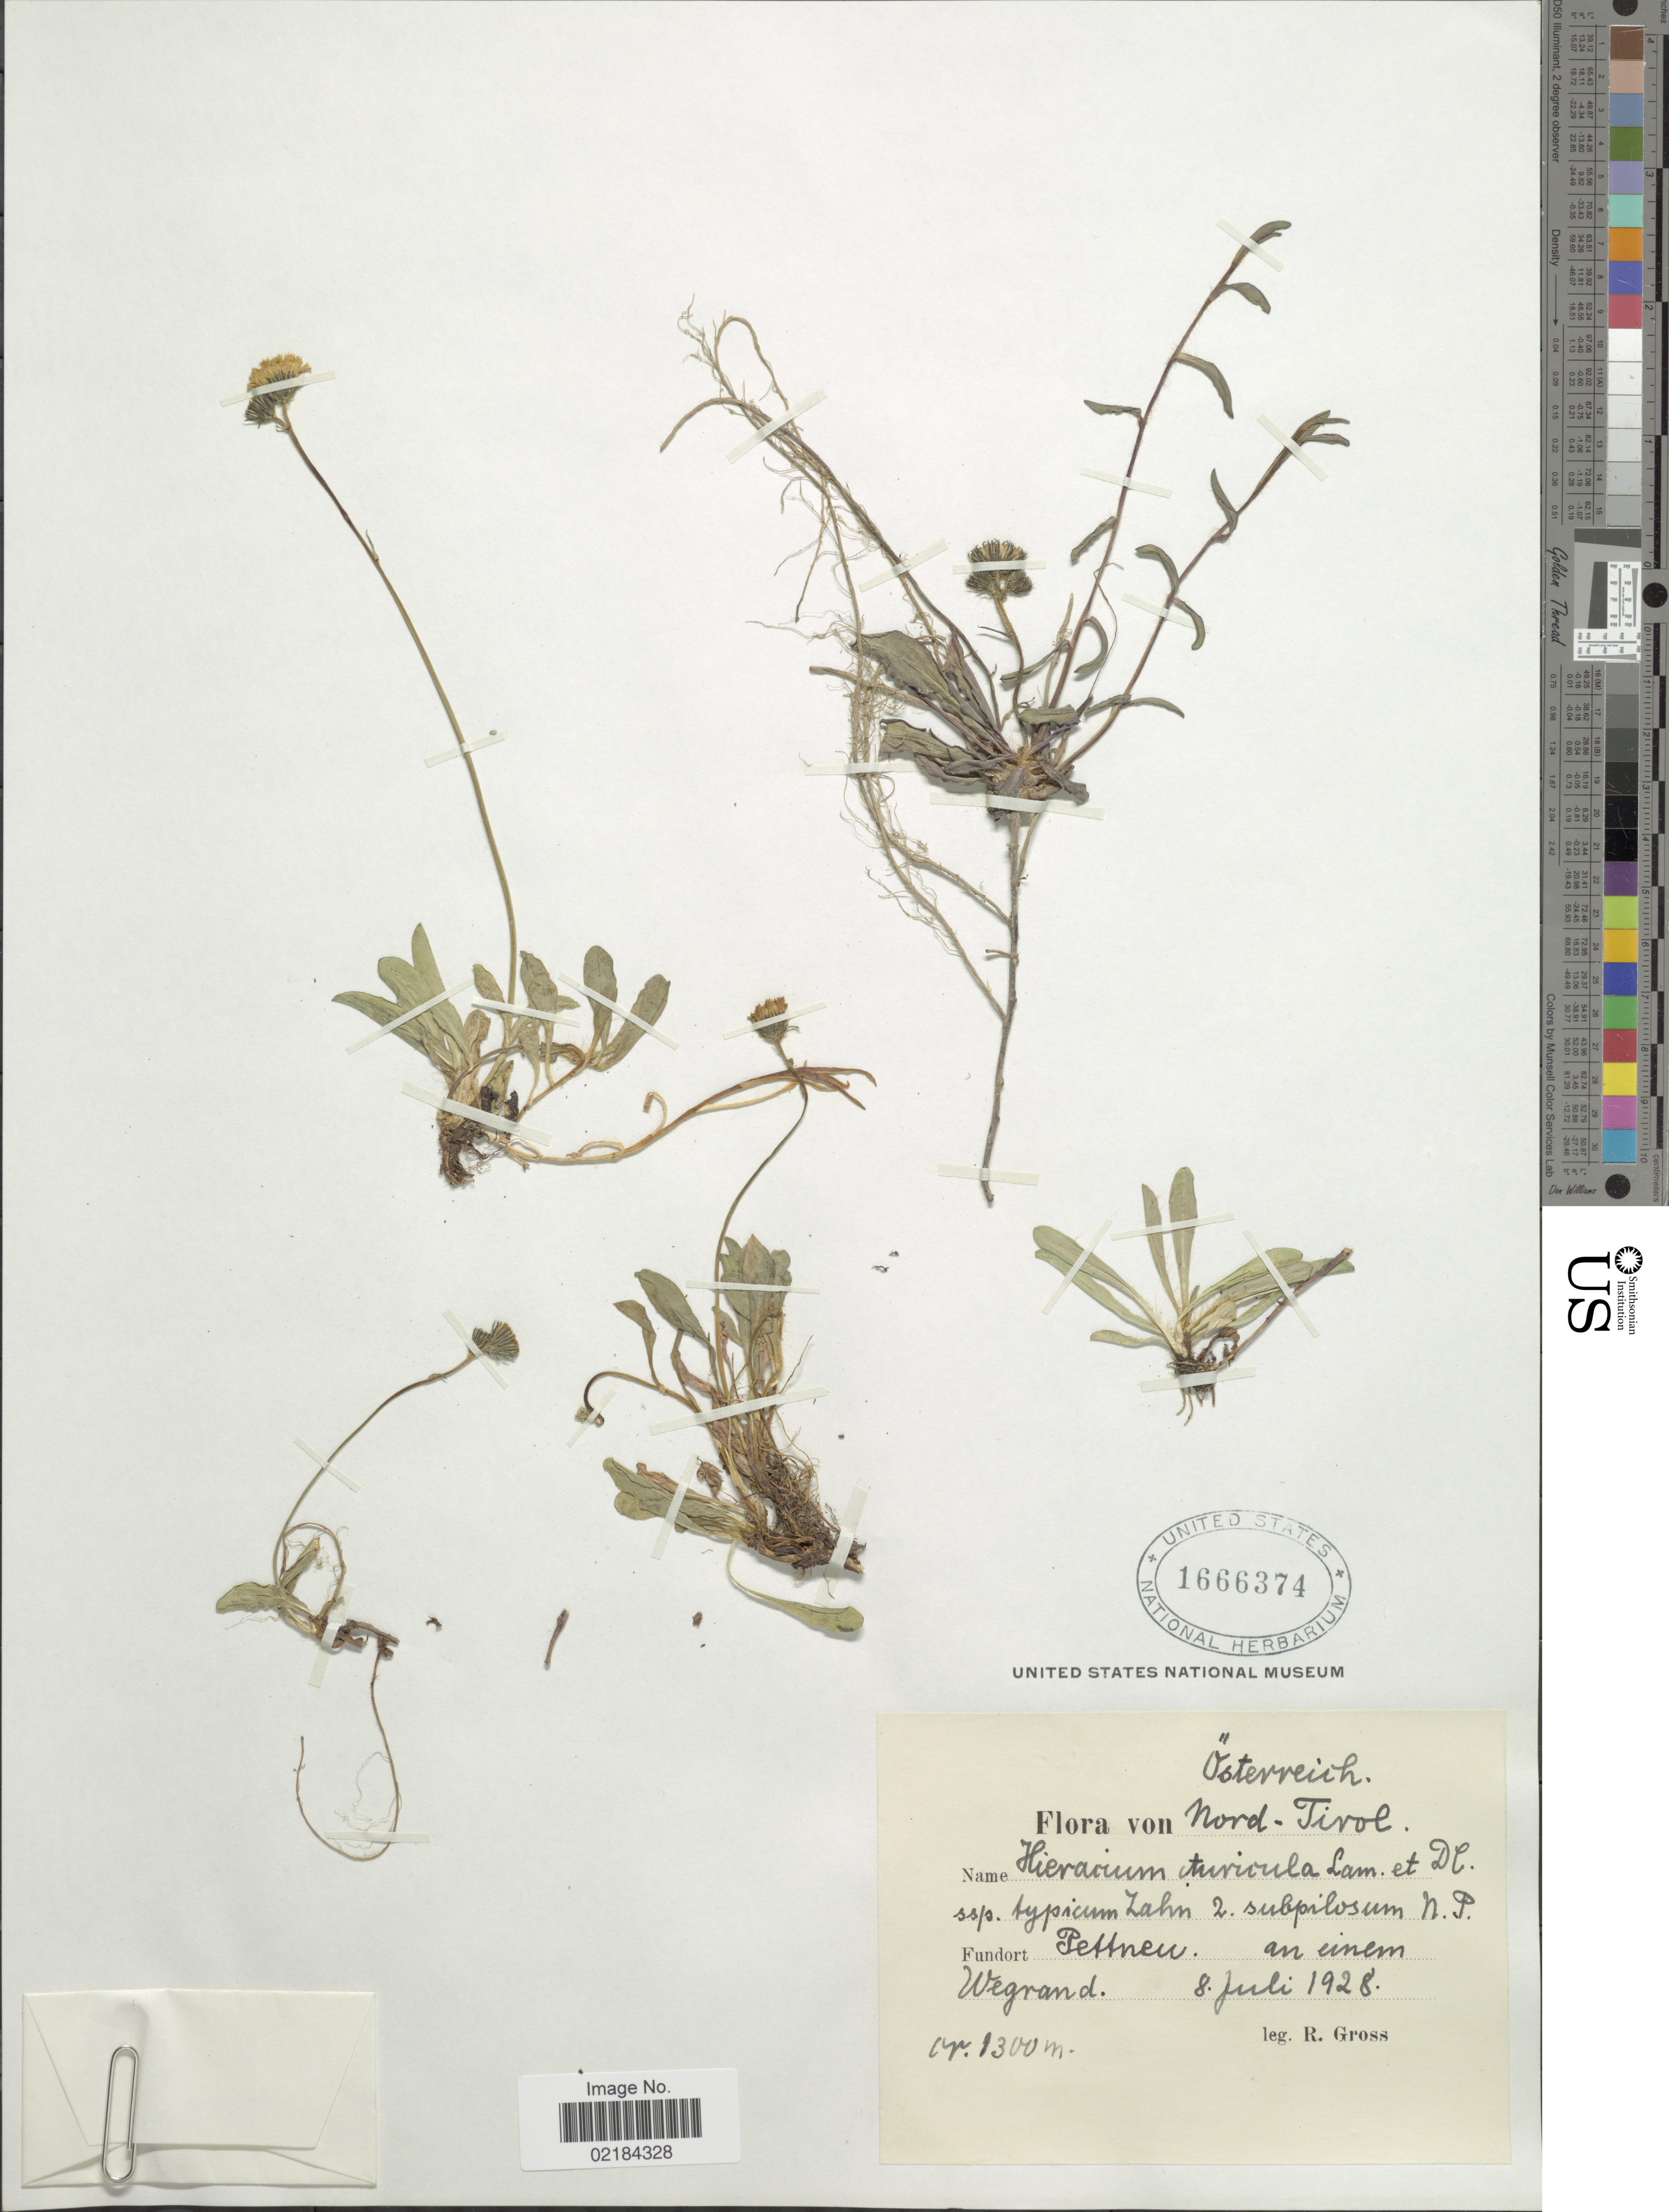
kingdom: Plantae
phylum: Tracheophyta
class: Magnoliopsida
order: Asterales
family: Asteraceae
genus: Hieracium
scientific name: Hieracium sp.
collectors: R. Gross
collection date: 1928-07-08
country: Austria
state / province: Tirol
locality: Osterreich. Nord-Tirol. Pettneu. an einem Wegrand.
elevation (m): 1300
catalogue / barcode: US 1666374